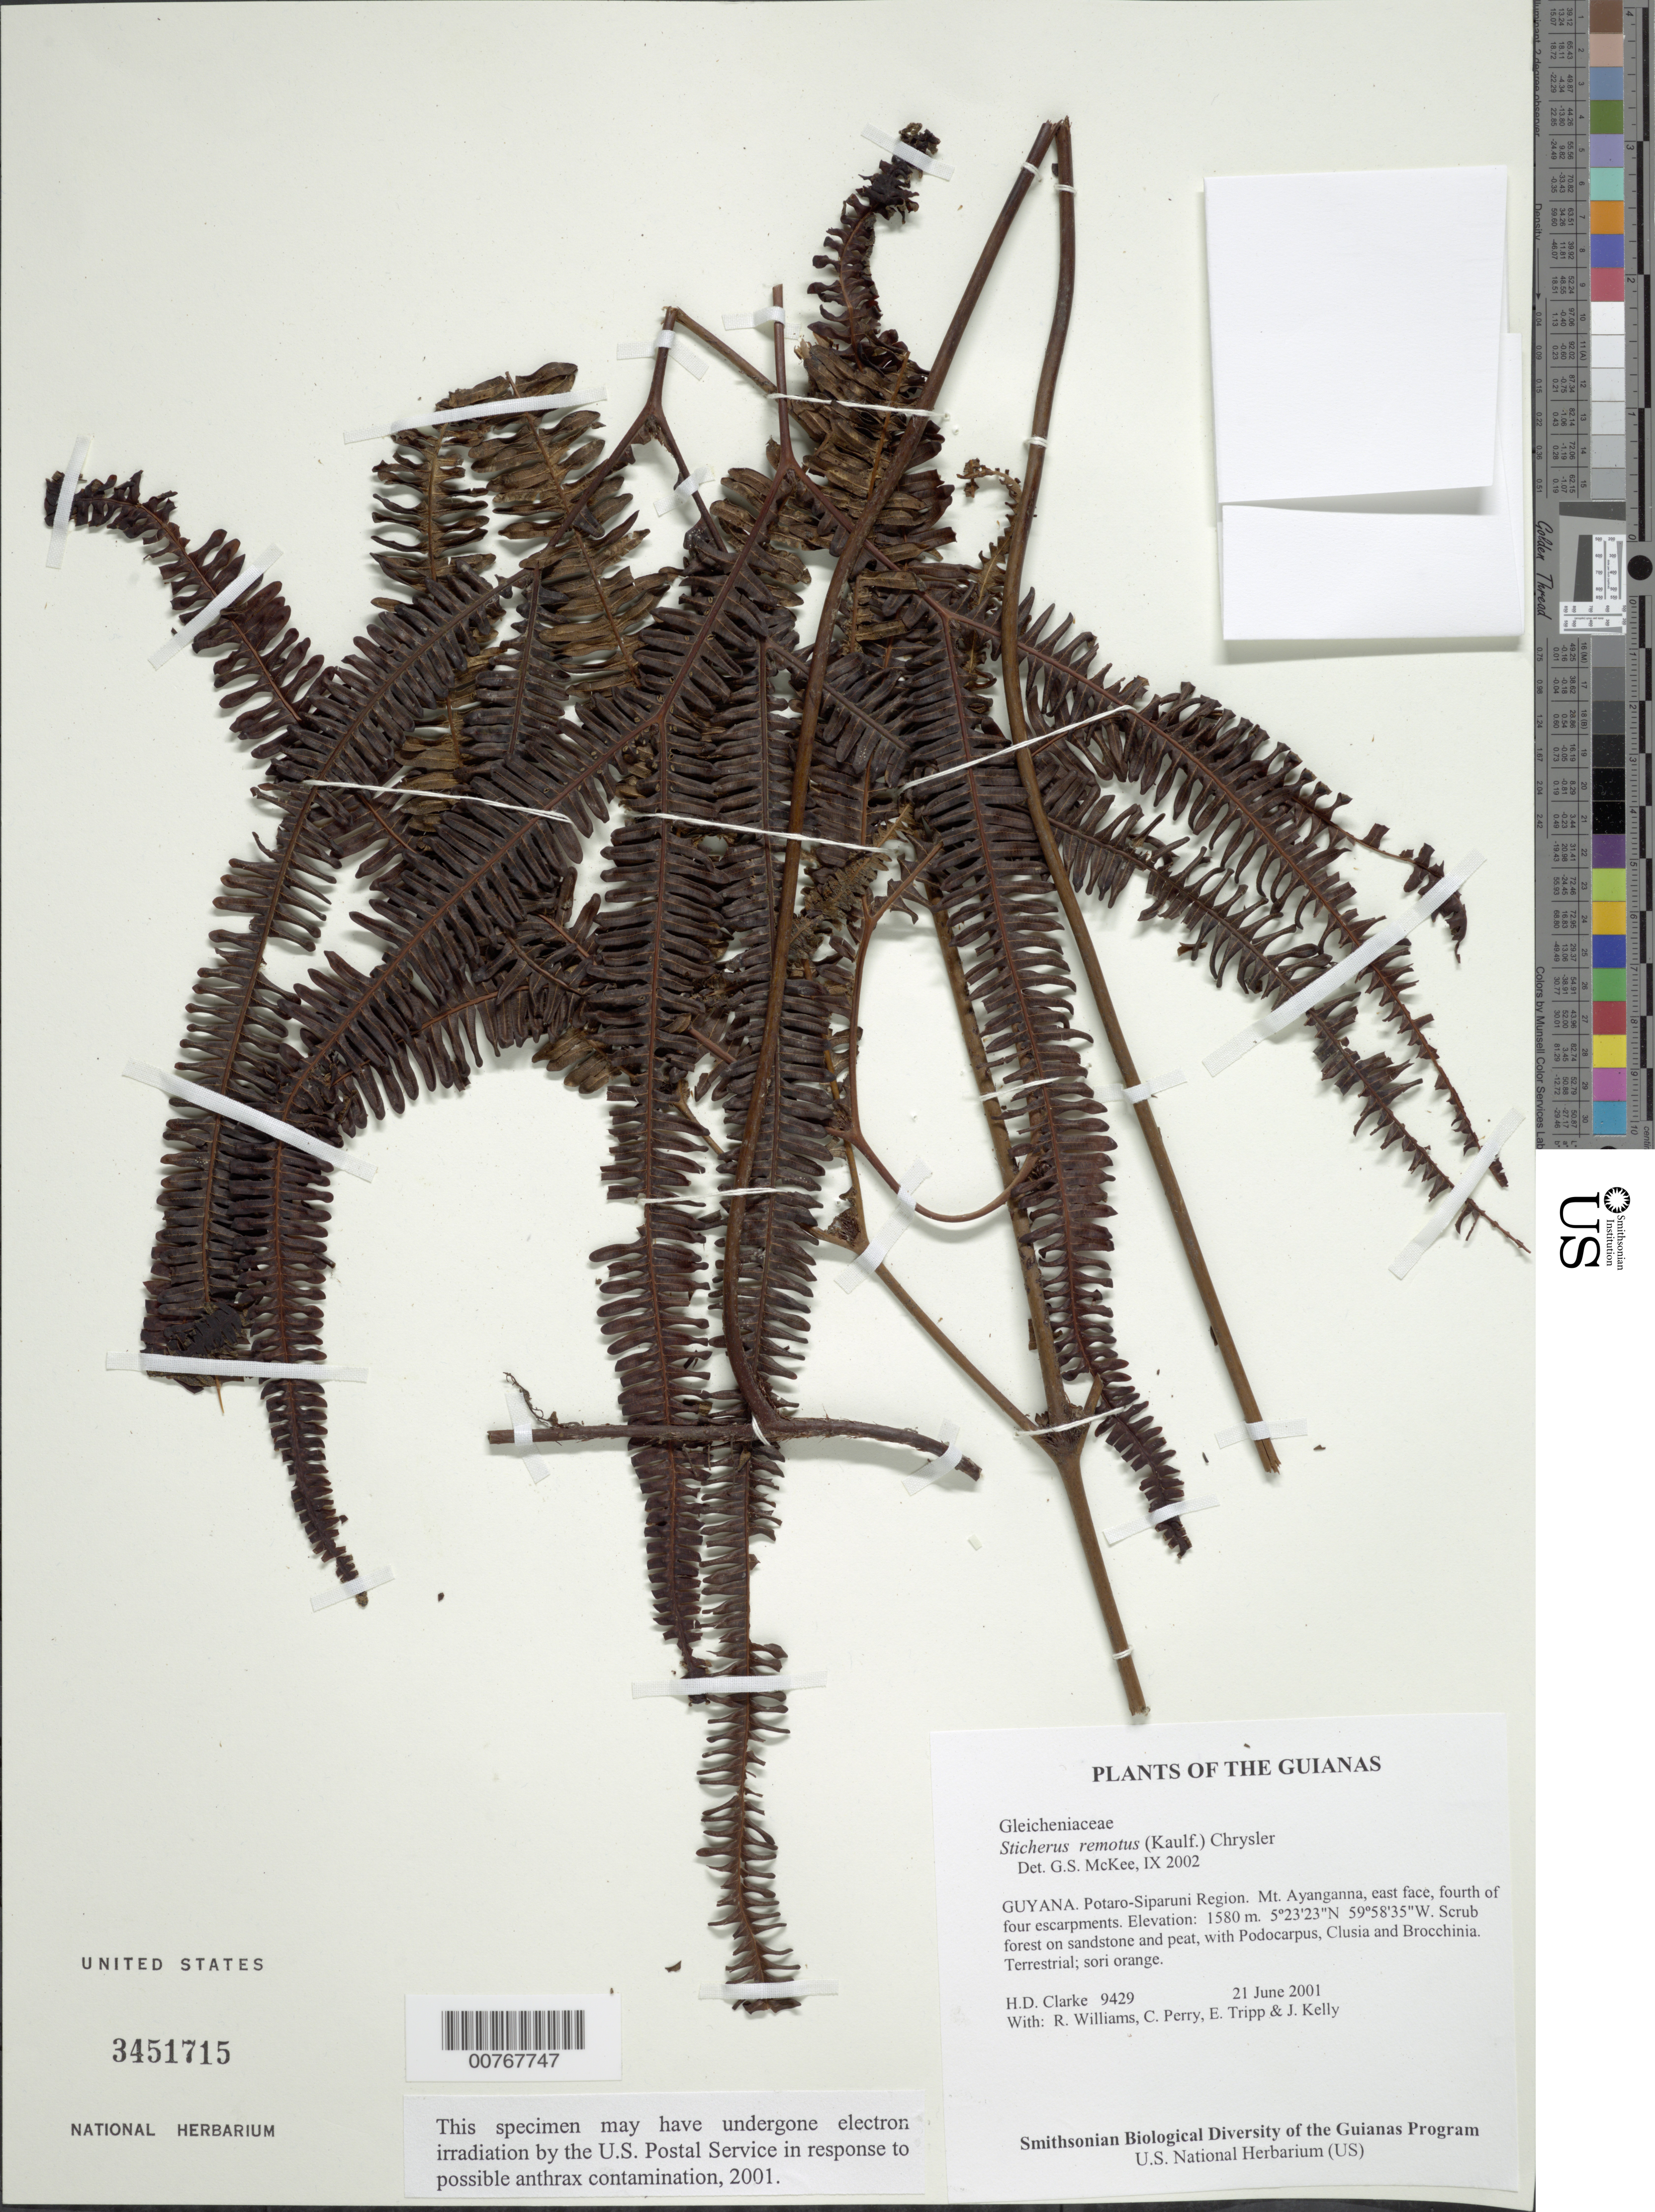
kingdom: Plantae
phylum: Tracheophyta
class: Polypodiopsida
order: Gleicheniales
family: Gleicheniaceae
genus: Sticherus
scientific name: Sticherus remotus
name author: (Kaulf.) Chrysler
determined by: McKee, G. S., (US), NMNH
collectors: H. D. Clarke, R. Williams, C. Perry, E. Tripp & J. Kelly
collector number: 9429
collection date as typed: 21 June 2001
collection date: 2001-06-21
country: Guyana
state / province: Potaro-Siparuni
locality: Mt. Ayanganna, east face, fourth of four escarpments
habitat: Scrub forest on sandstone and peat, with Podocarpus, Clusia and Brocchinia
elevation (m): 1580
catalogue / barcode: US 3451715